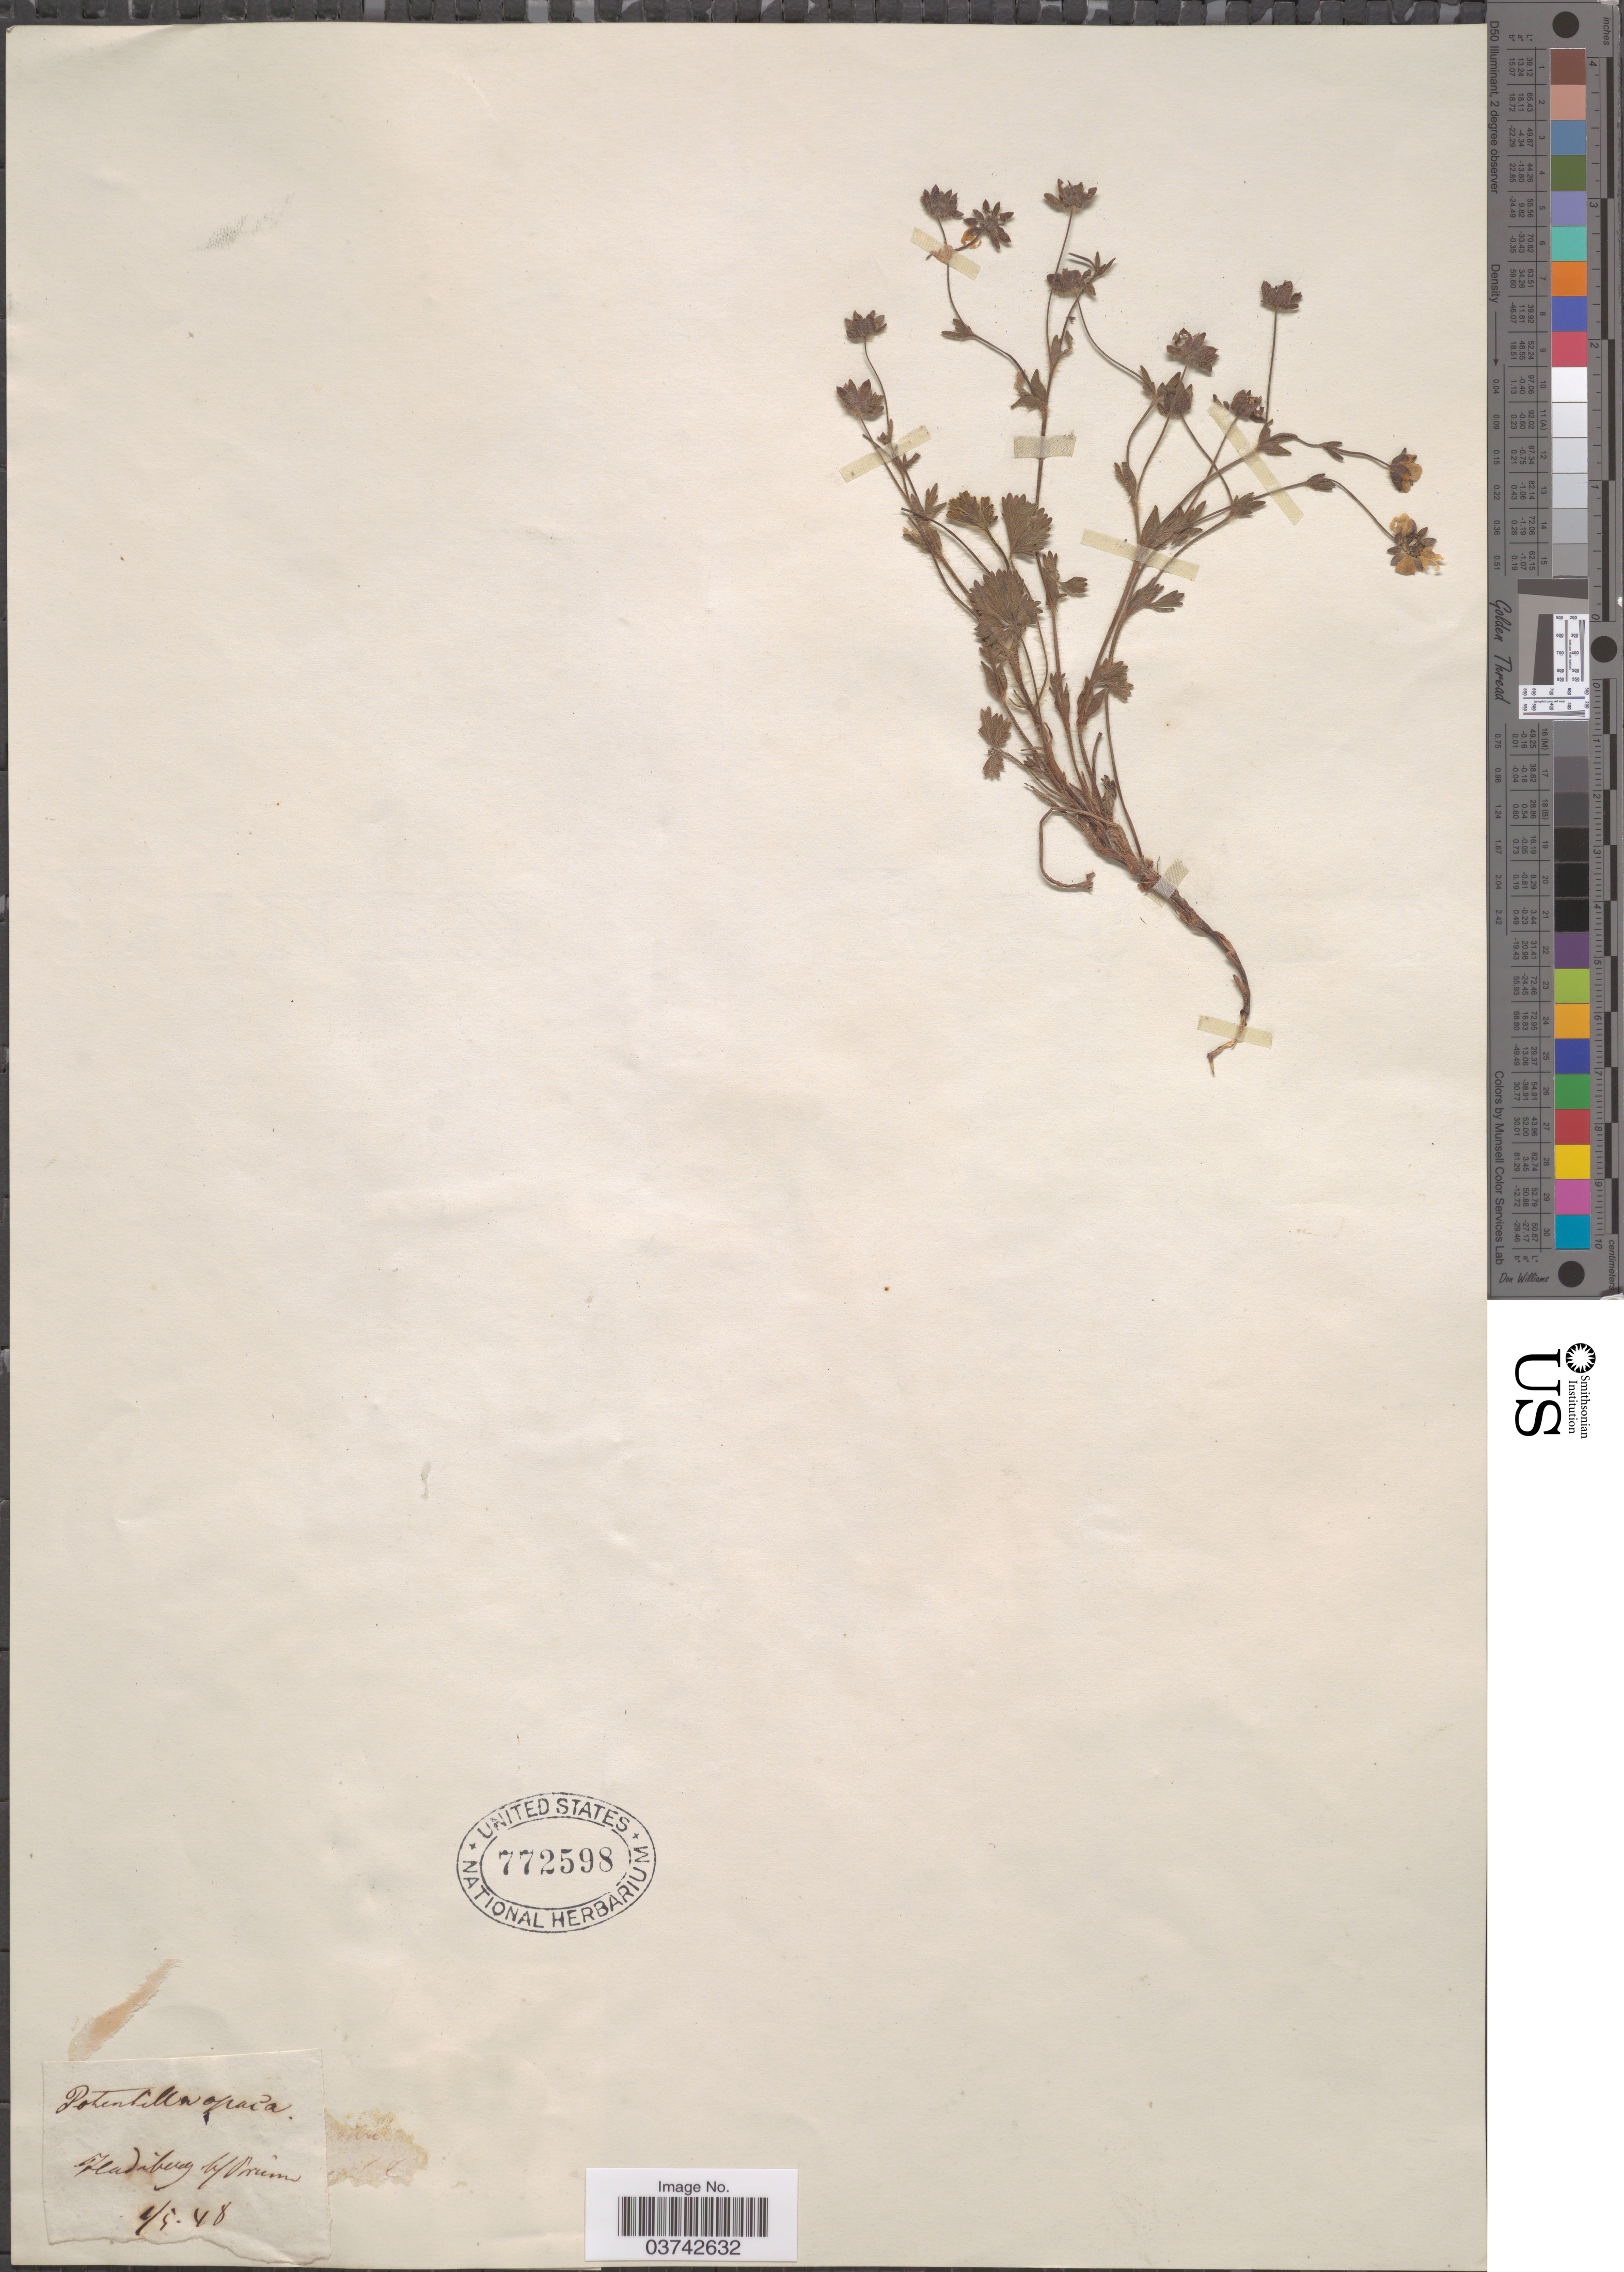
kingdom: Plantae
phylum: Tracheophyta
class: Magnoliopsida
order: Rosales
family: Rosaceae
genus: Potentilla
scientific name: Potentilla opaca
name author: L.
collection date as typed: Transcribed d/m/y: 1/5/48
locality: Fladiberg bei Porum. [interpreted]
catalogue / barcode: US 772598